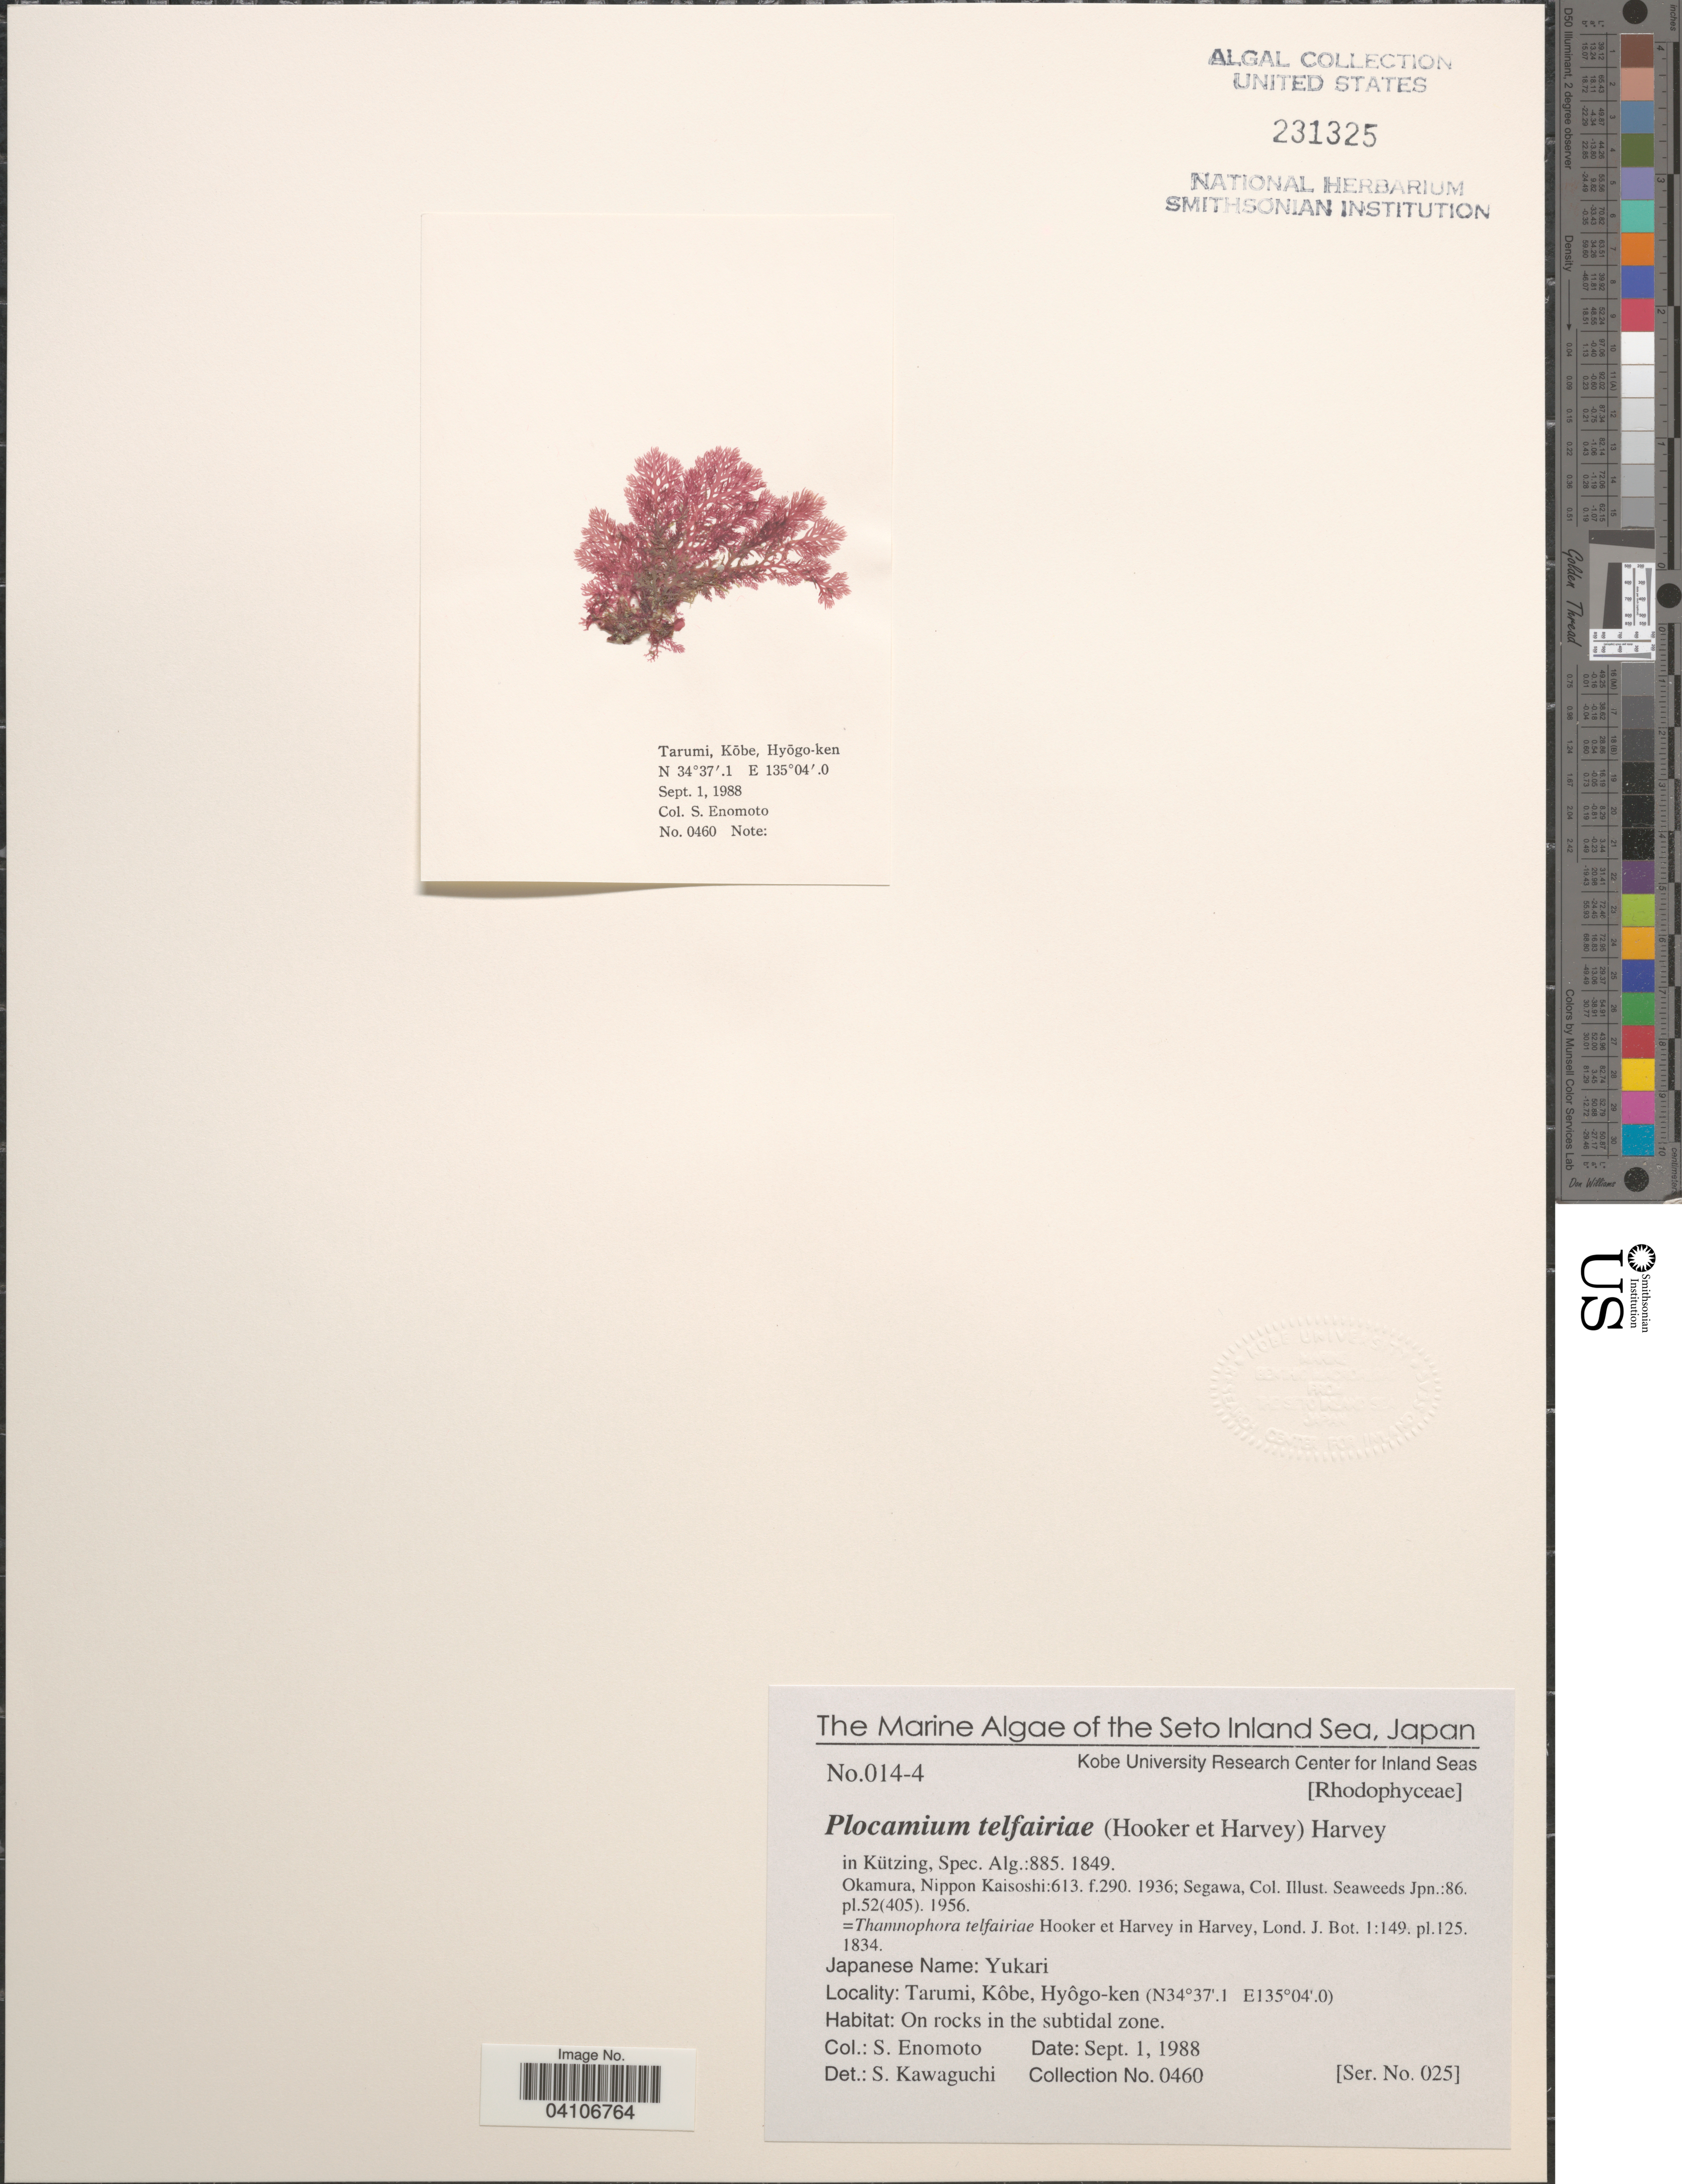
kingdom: Plantae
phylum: Rhodophyta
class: Florideophyceae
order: Plocamiales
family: Plocamiaceae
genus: Plocamium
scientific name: Plocamium telfairiae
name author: (Hook. & Harv.) Harv. ex Kütz.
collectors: S. Enomoto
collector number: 0460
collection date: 1988-09-01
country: Japan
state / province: Hyogo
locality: The Seto Inland Sea. Tarumi, Kôbe, Hyôgo-ken. On rocks in the subtidal zone.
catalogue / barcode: US 231325